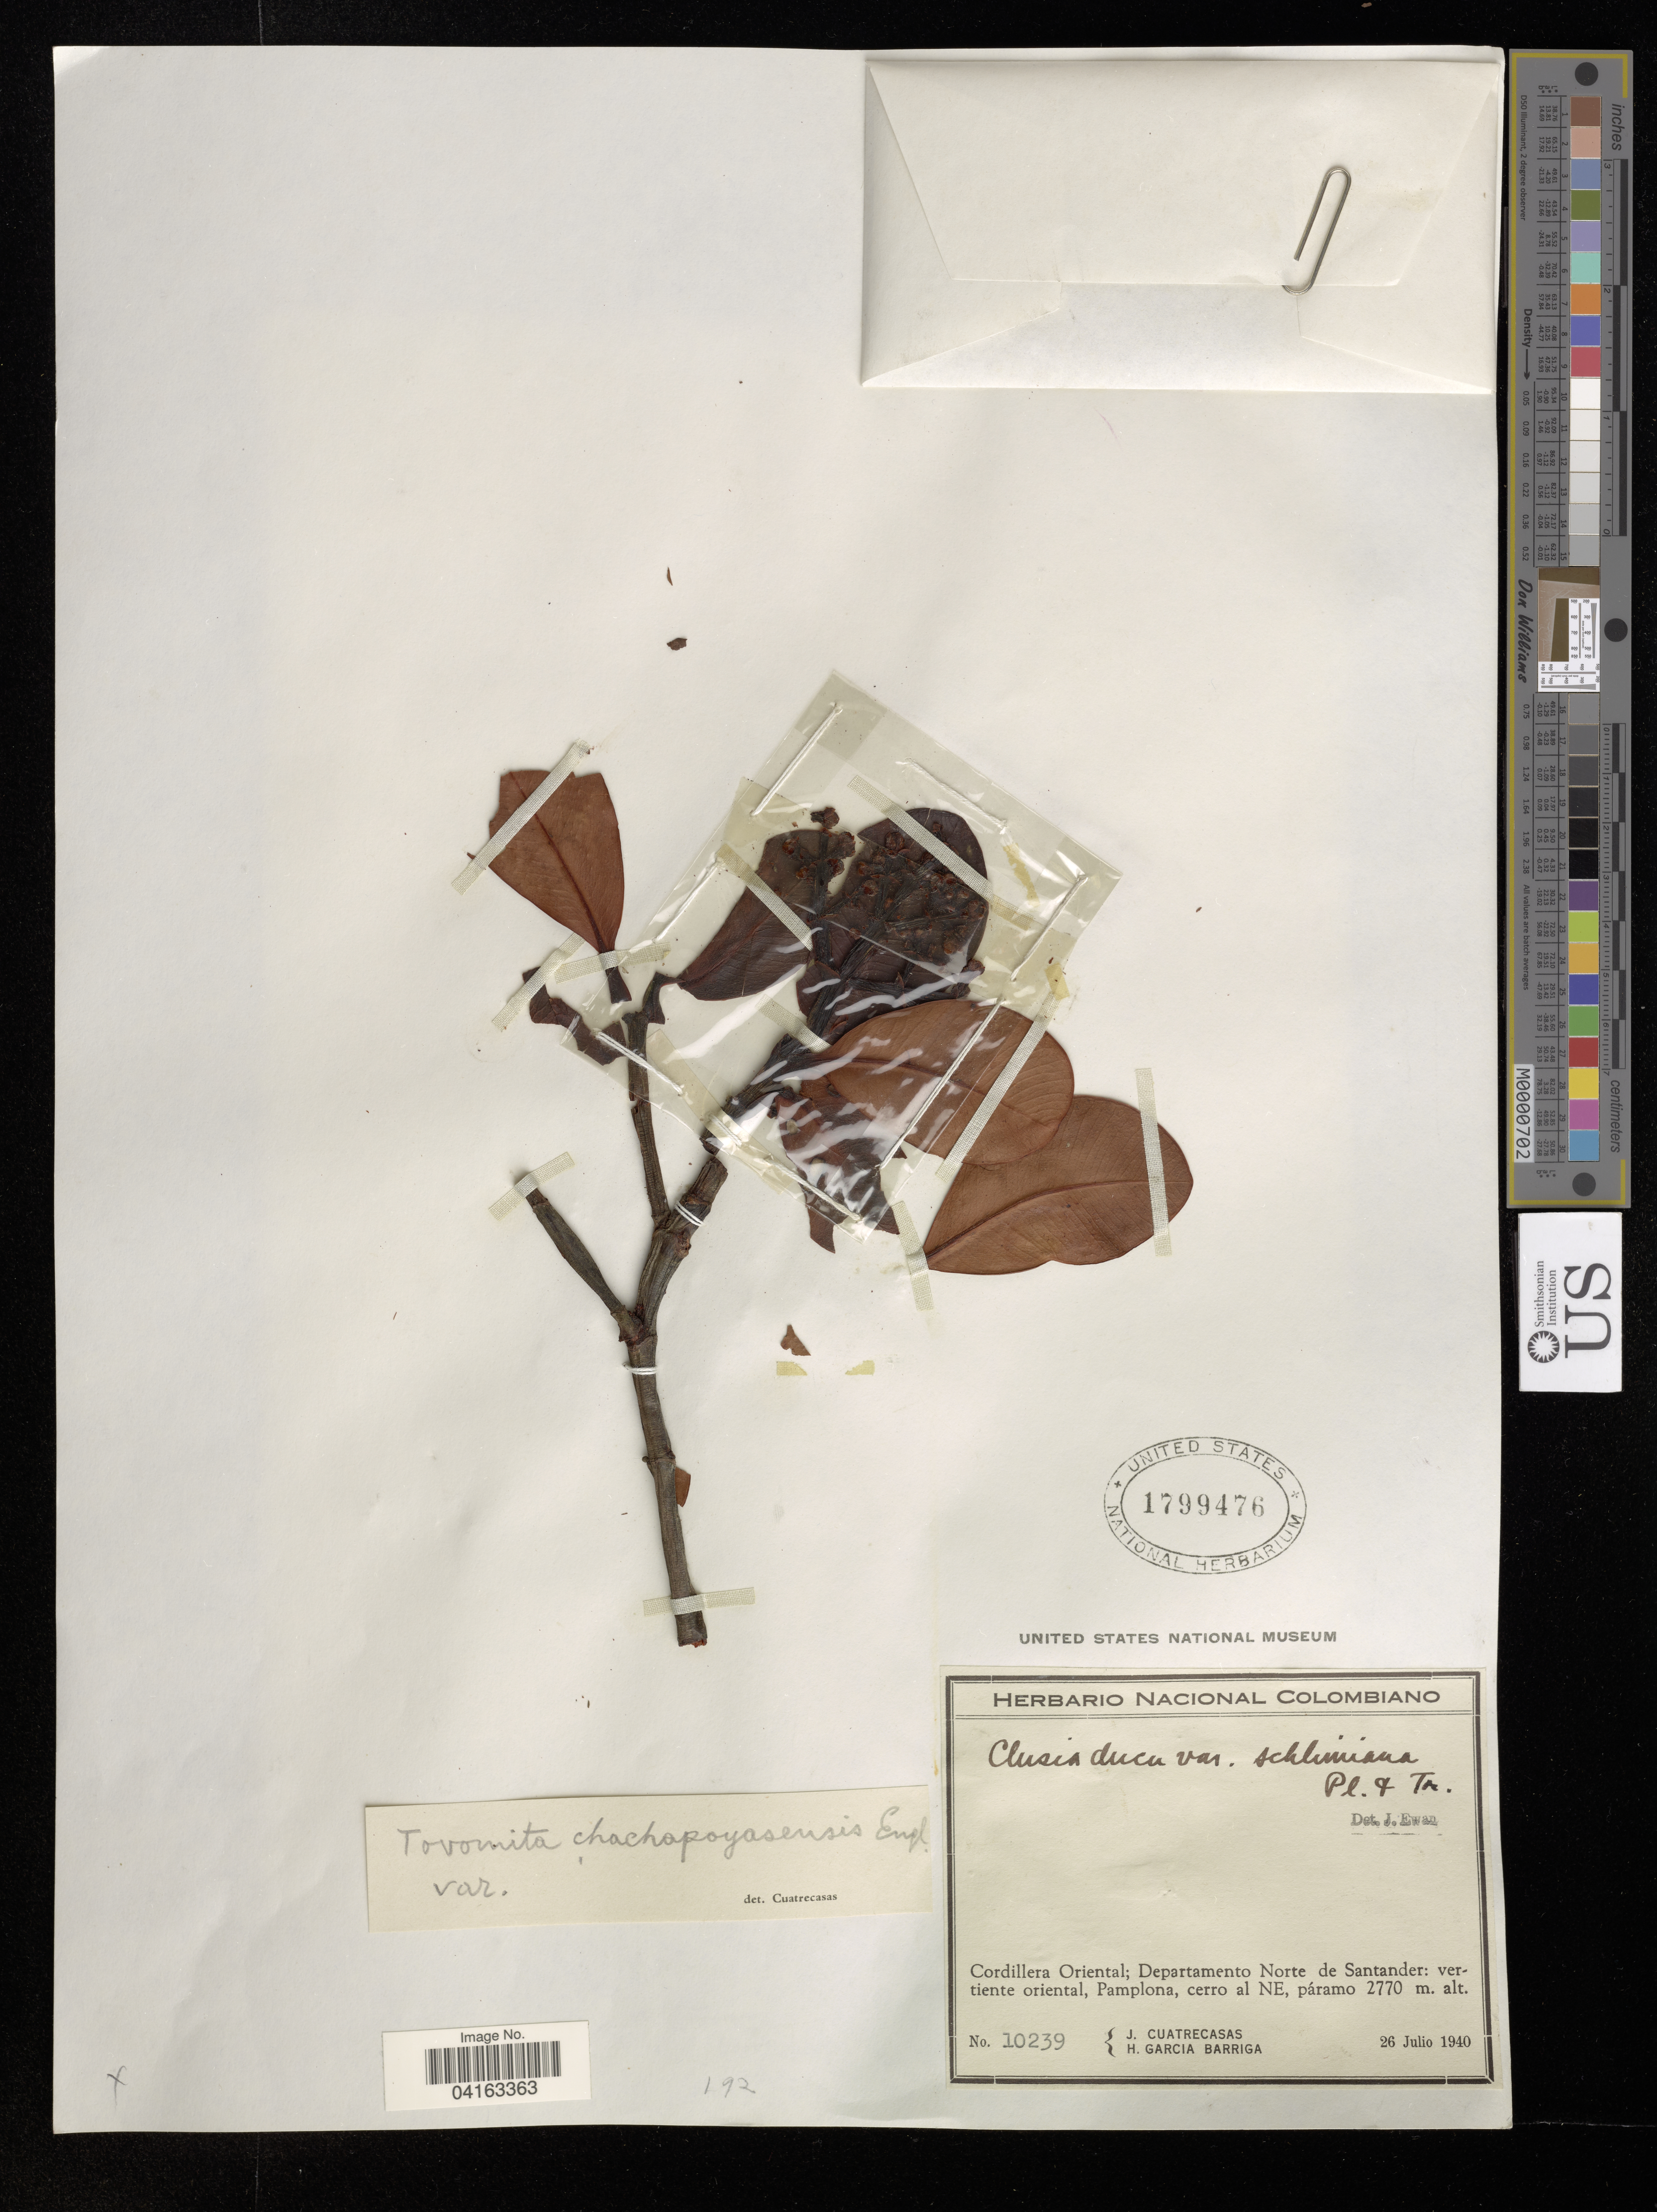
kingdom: Plantae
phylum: Tracheophyta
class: Magnoliopsida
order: Malpighiales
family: Clusiaceae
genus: Tovomita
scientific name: Tovomita chachapoyasensis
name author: Engl.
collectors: J. Cuatrecasas & H. Díaz Barriga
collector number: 10239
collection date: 1940-07-26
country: Colombia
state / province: Santander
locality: Cordillera Oriental; Departamento Norte de Santander: vertiente oriental, Pamplona, cerro al NE, páramo.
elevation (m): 2770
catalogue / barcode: US 1799476